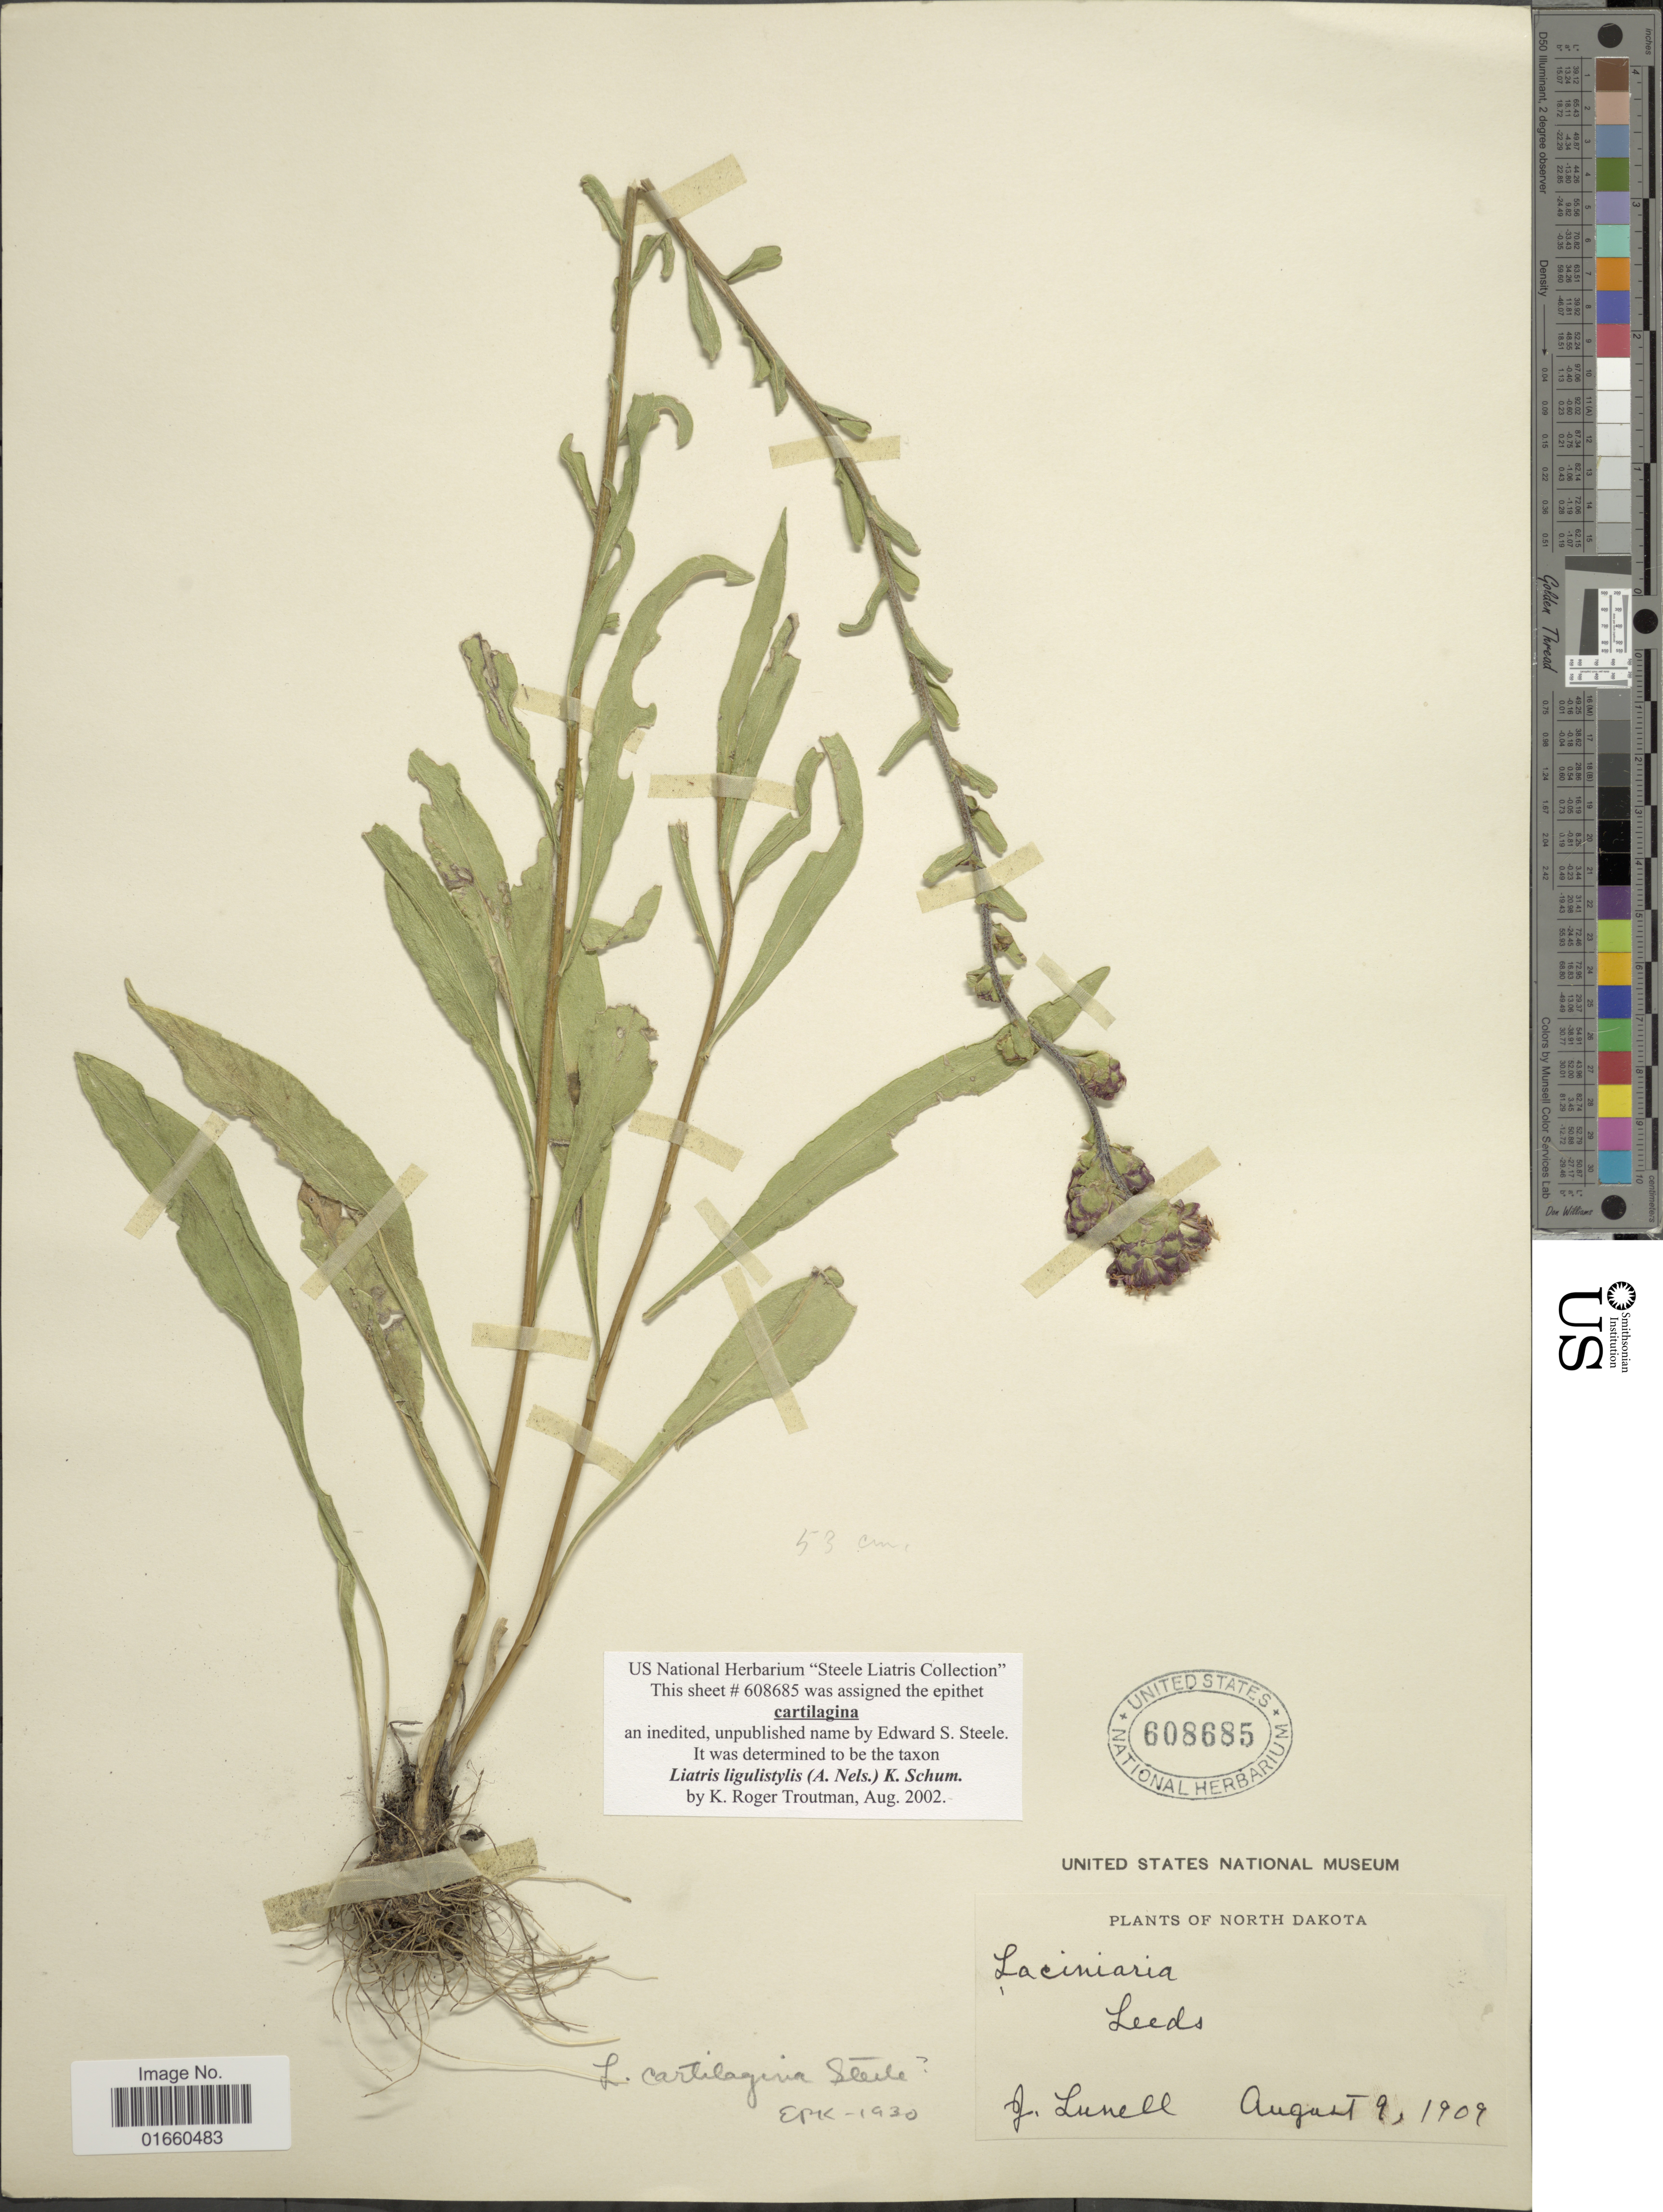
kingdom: Plantae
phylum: Tracheophyta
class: Magnoliopsida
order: Asterales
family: Asteraceae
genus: Liatris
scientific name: Liatris ligulistylis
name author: (A. Nelson) K. Schum.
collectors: J. Lunell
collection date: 1909-08-09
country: United States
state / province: North Dakota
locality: Leeds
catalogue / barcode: US 608685